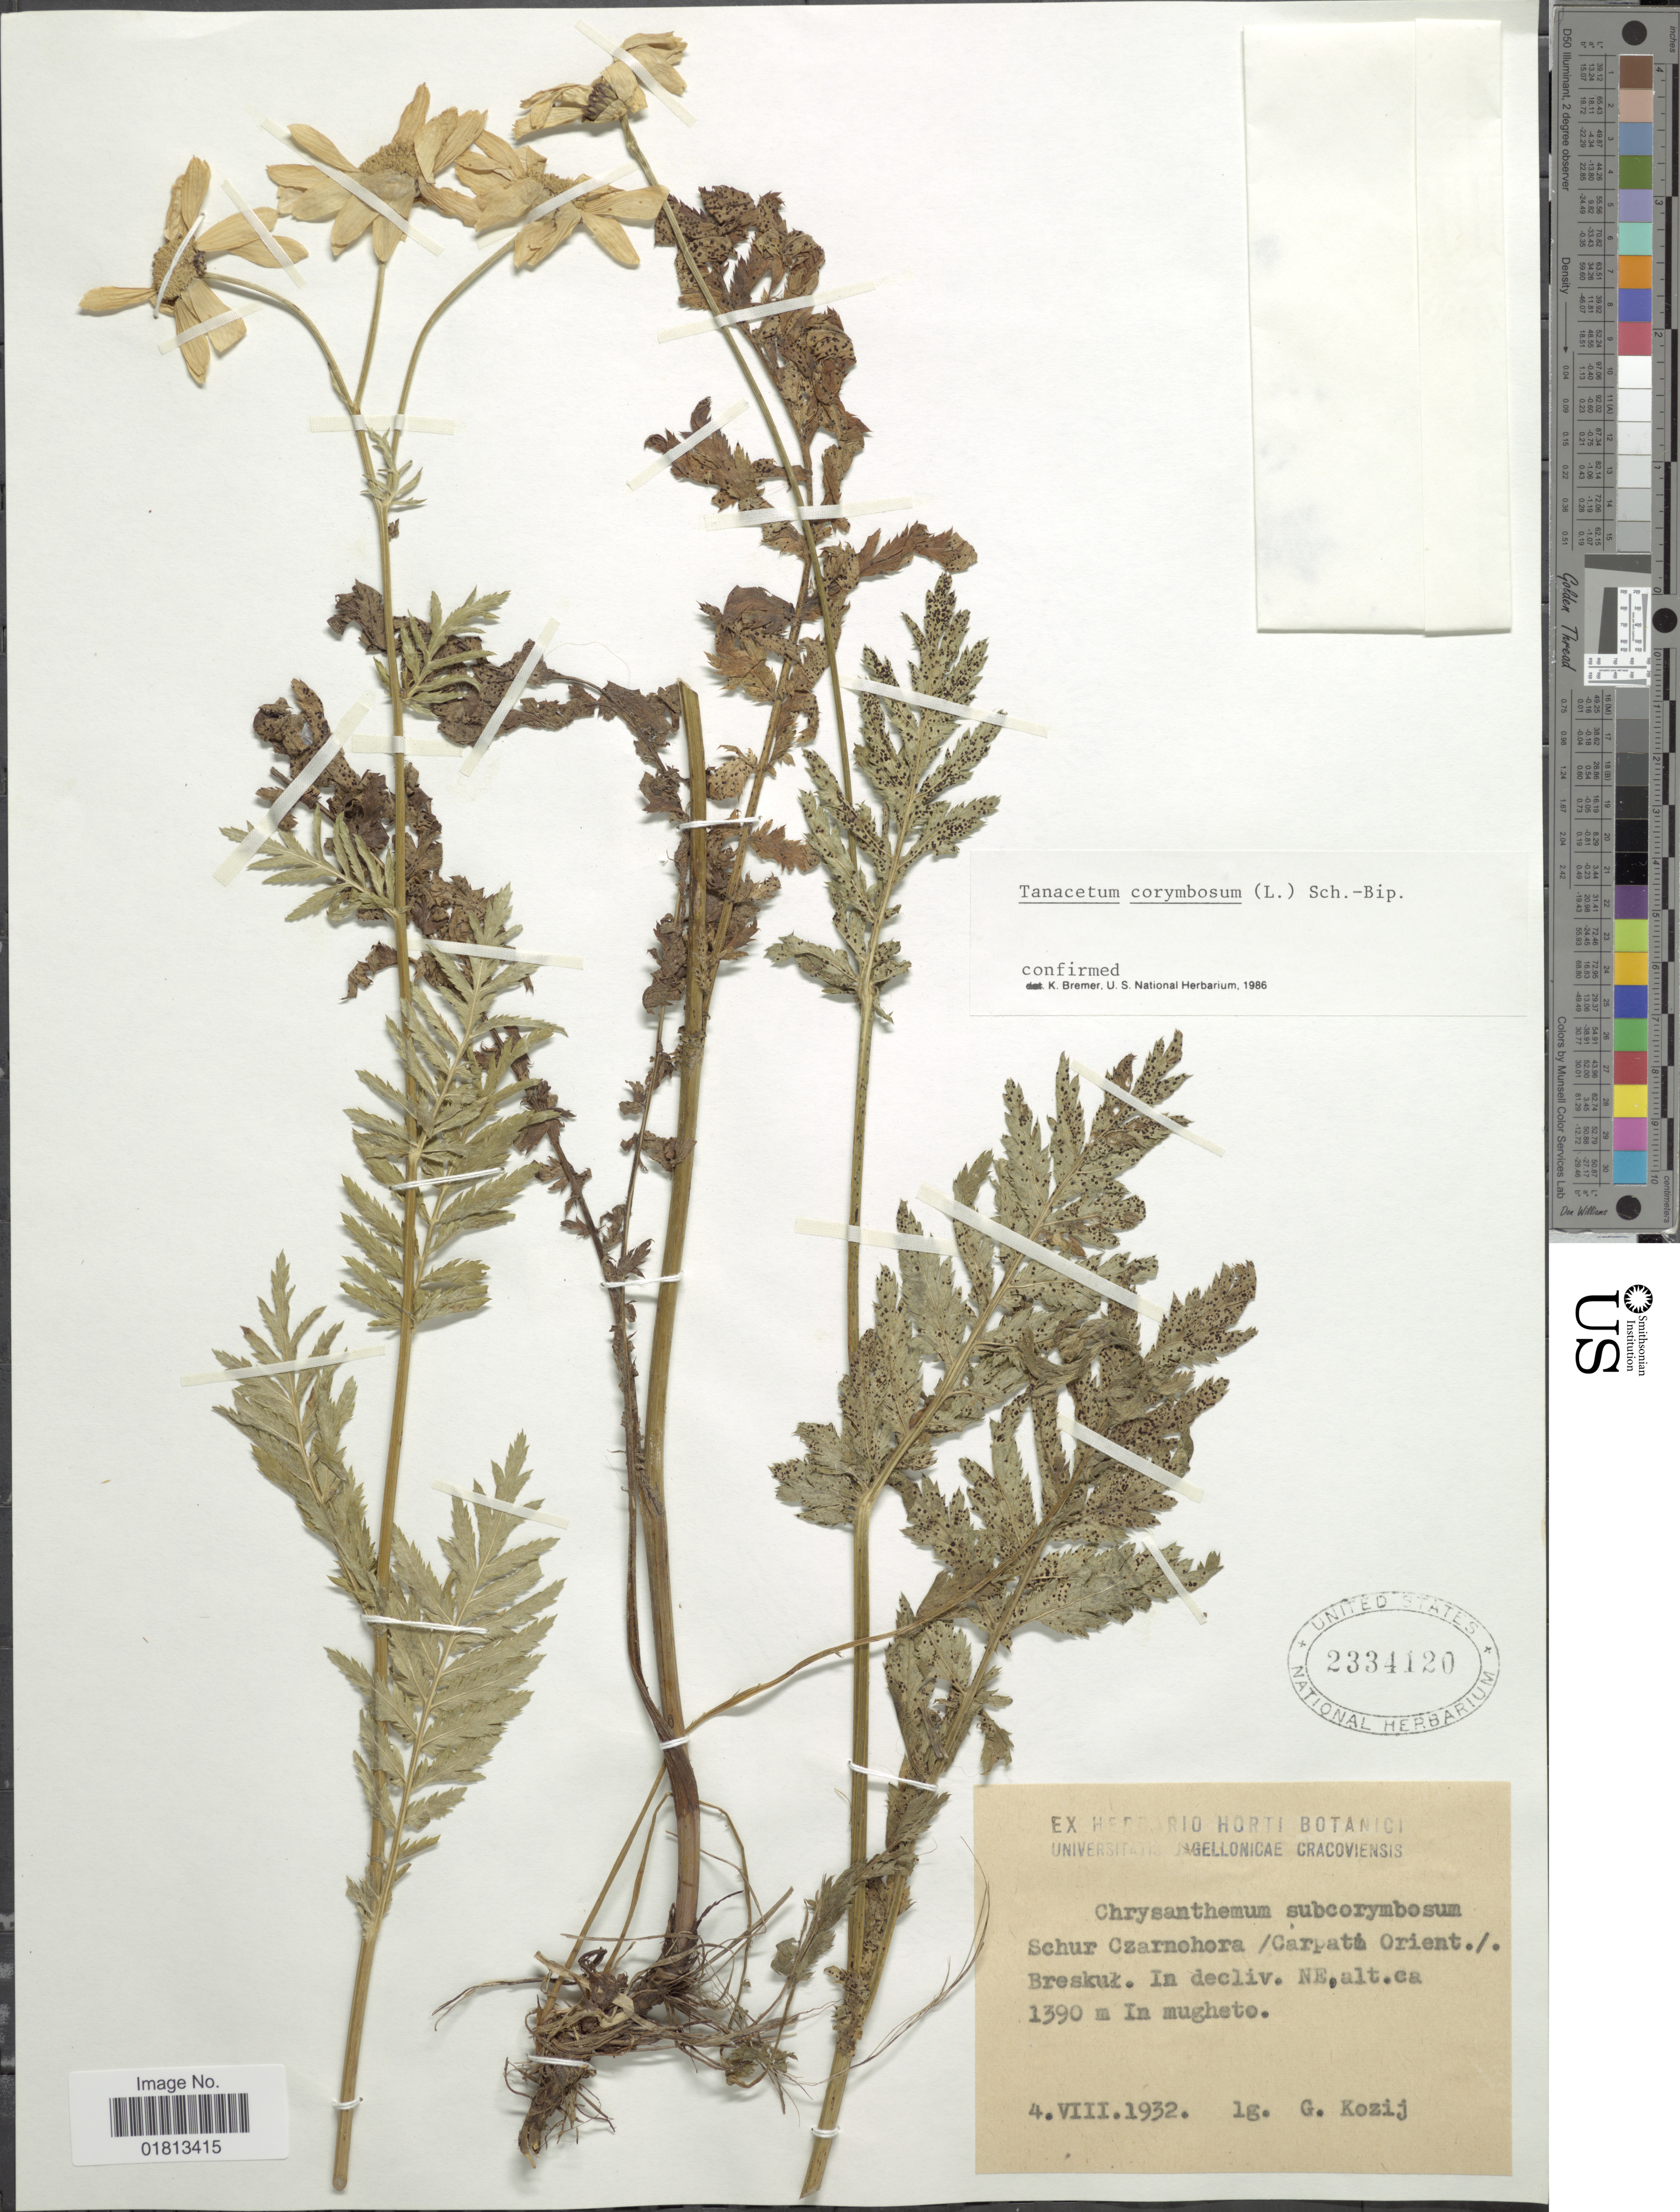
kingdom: Plantae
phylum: Tracheophyta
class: Magnoliopsida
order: Asterales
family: Asteraceae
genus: Tanacetum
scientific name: Tanacetum subcorymbosum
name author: Schur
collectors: G. Kozij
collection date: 1932-08-04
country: Ukraine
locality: Schur Czarnohora / Carpata Orient./ Breskuk, In decliv. NE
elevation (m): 1390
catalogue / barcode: US 2334120